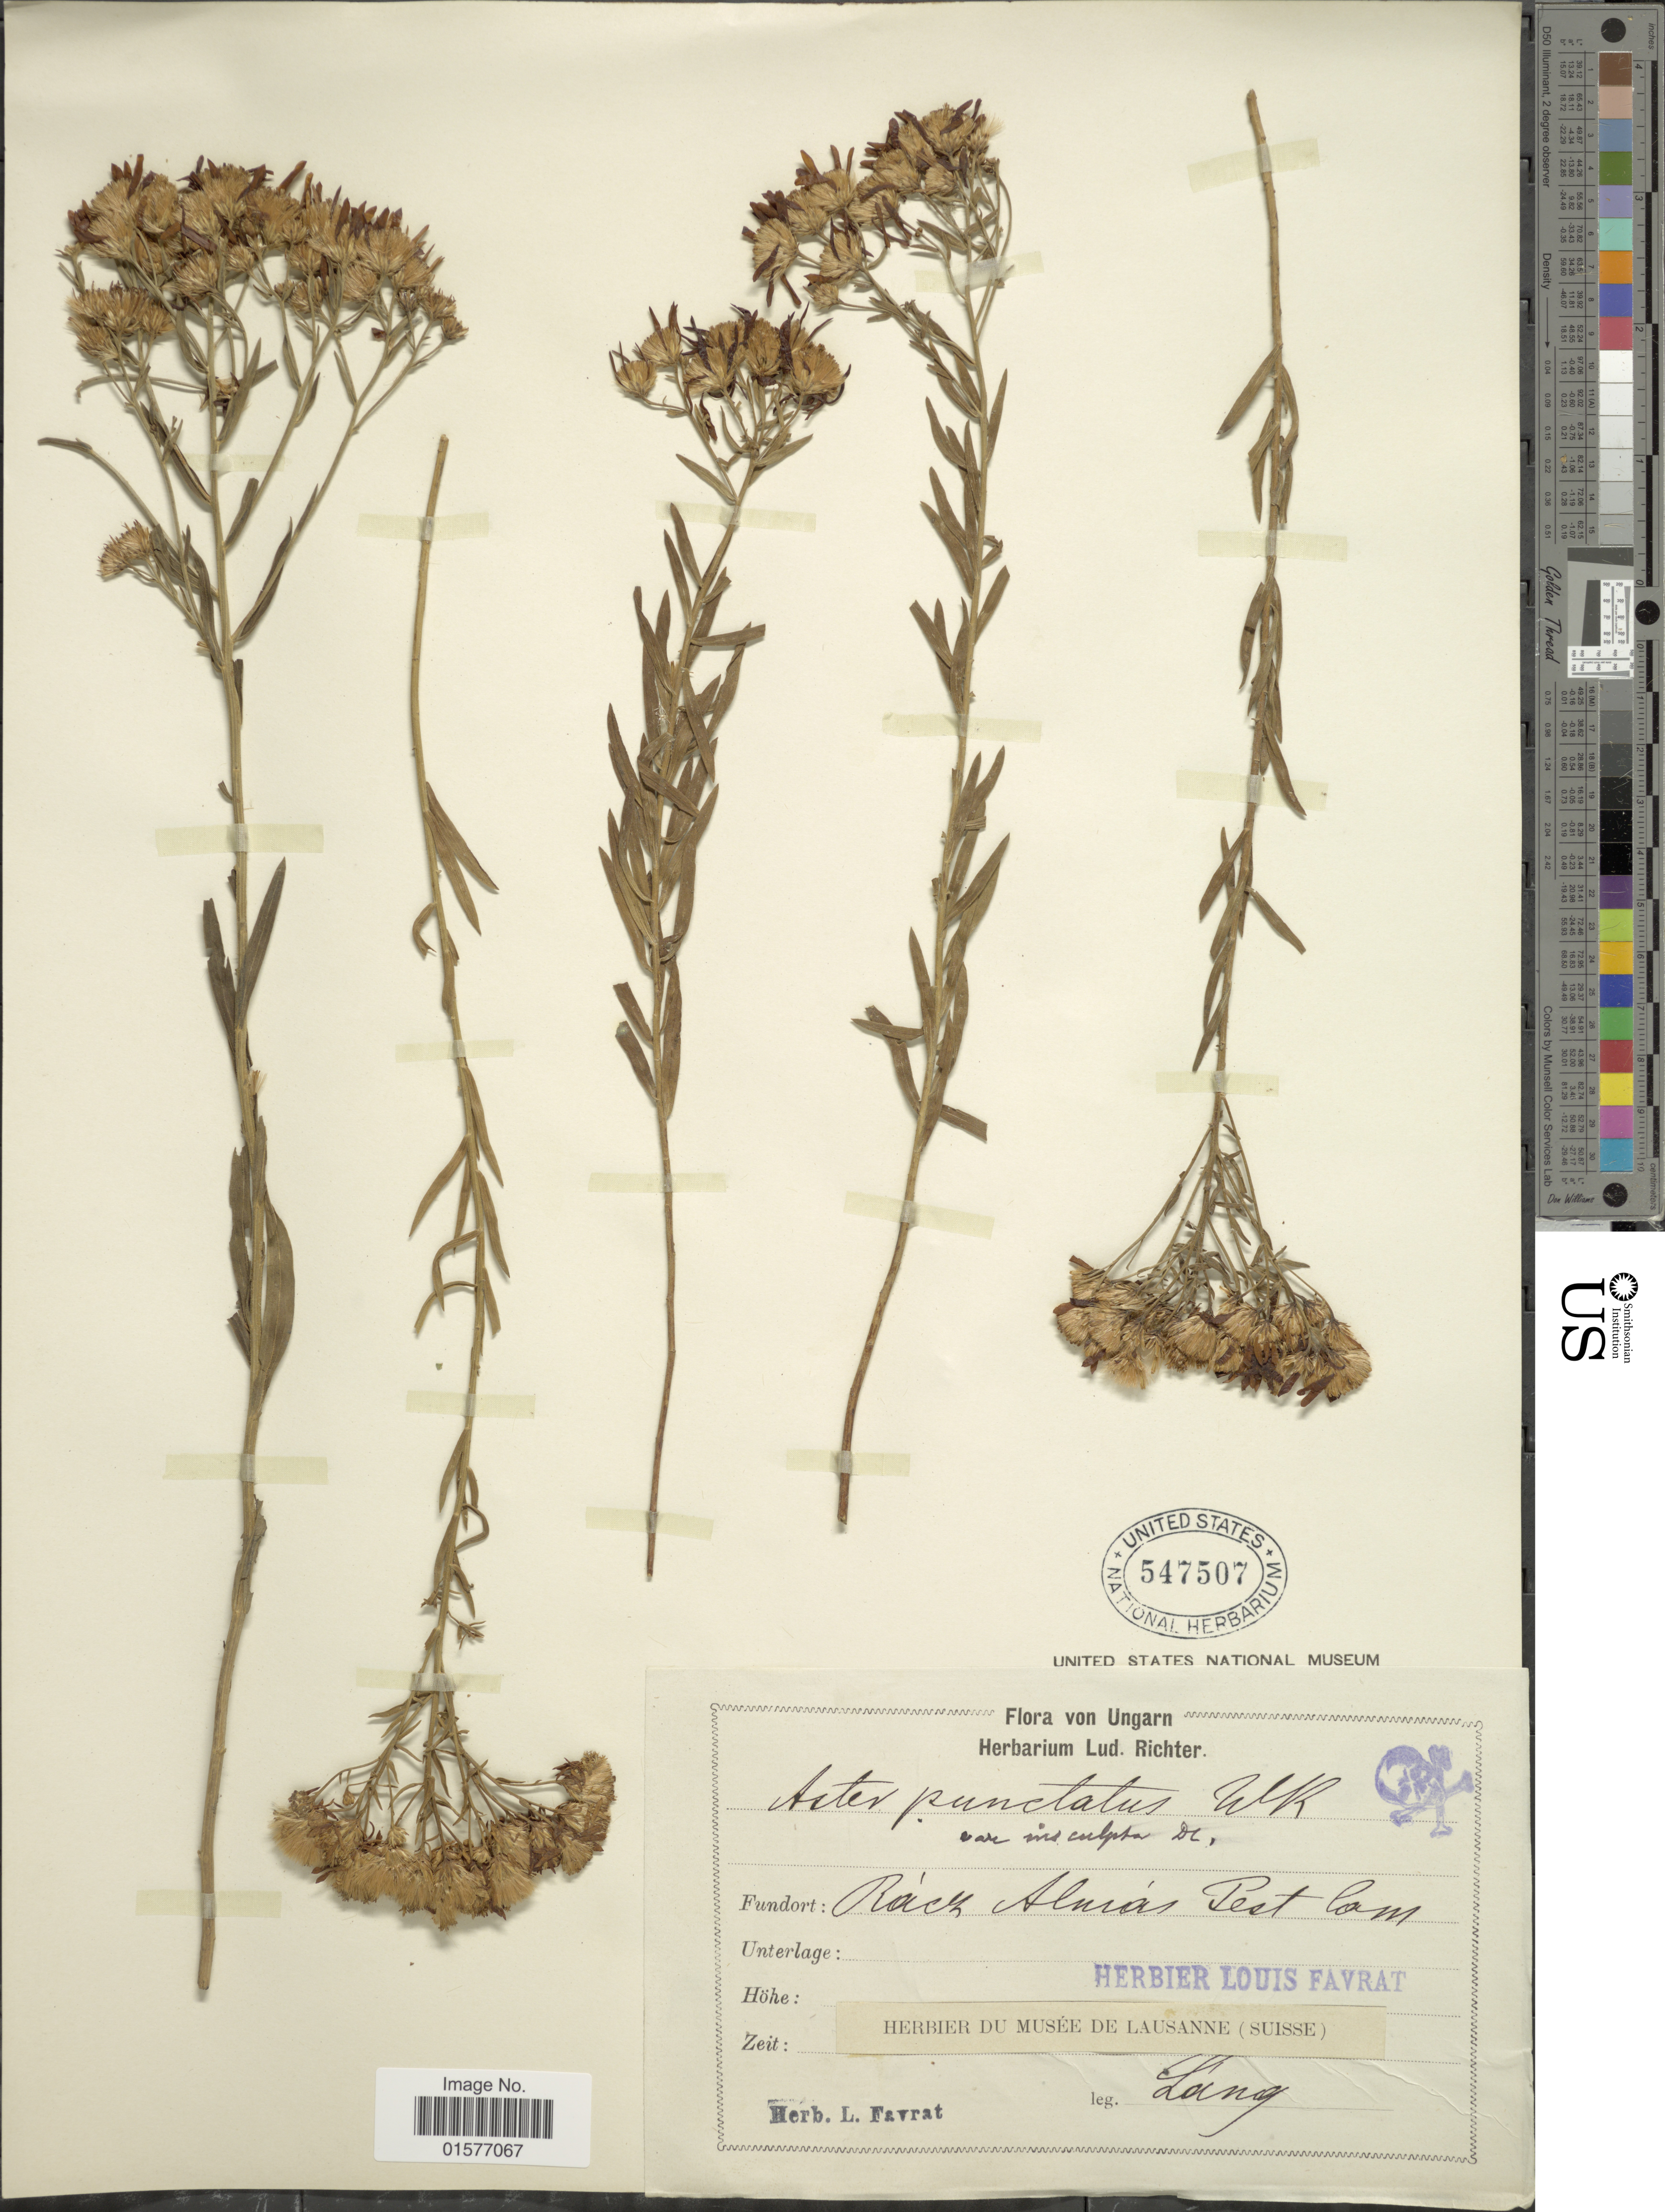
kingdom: Plantae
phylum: Tracheophyta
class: Magnoliopsida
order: Asterales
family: Asteraceae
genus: Linosyris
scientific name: Linosyris punctata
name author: (Moench) DC.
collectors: -- Lang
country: Hungary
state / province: Fejér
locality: Racz Alunias Pest Com [interpreted]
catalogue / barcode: US 547507